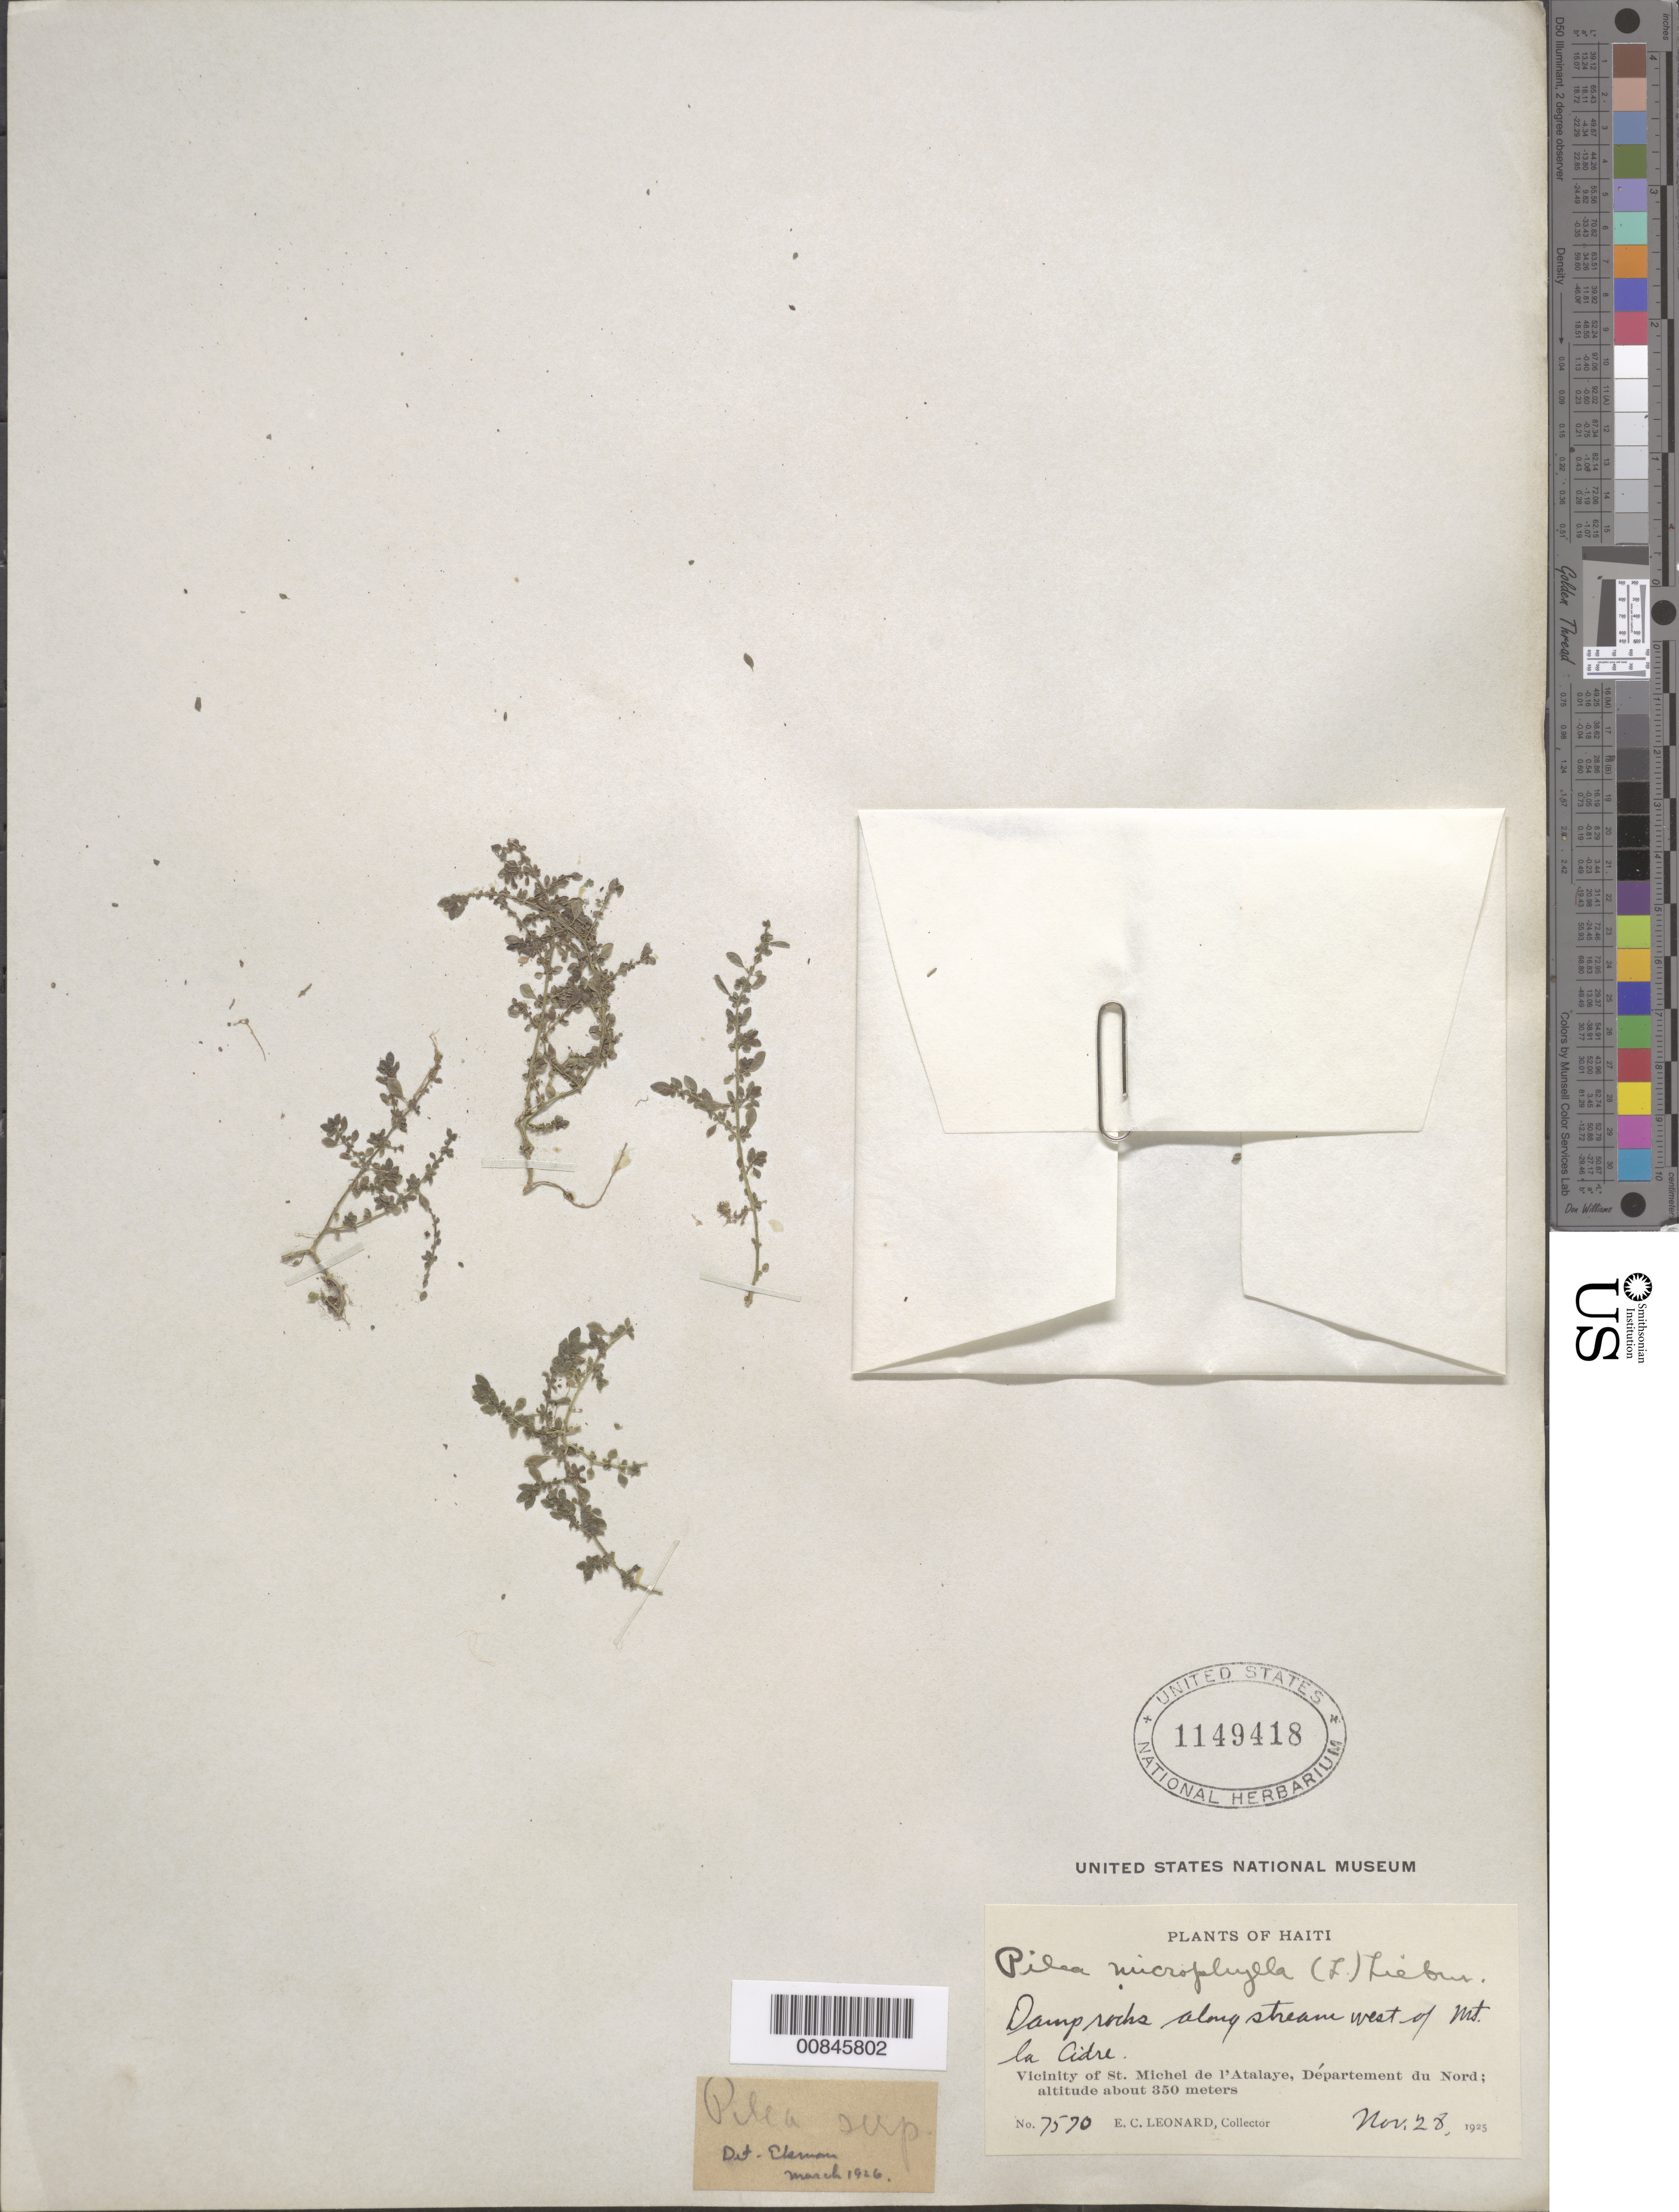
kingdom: Plantae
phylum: Tracheophyta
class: Magnoliopsida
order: Rosales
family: Urticaceae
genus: Pilea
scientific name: Pilea microphylla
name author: (L.) Liebm.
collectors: E. C. Leonard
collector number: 7570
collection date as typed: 28 Nov 1925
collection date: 1925-11-28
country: Haiti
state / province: Nord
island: Hispaniola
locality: Vicinity of St. Michel de l'Atalaye. Along stream west of Mt. la Cidre.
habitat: Damp rocks along stream.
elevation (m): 350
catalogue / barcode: US 1149418